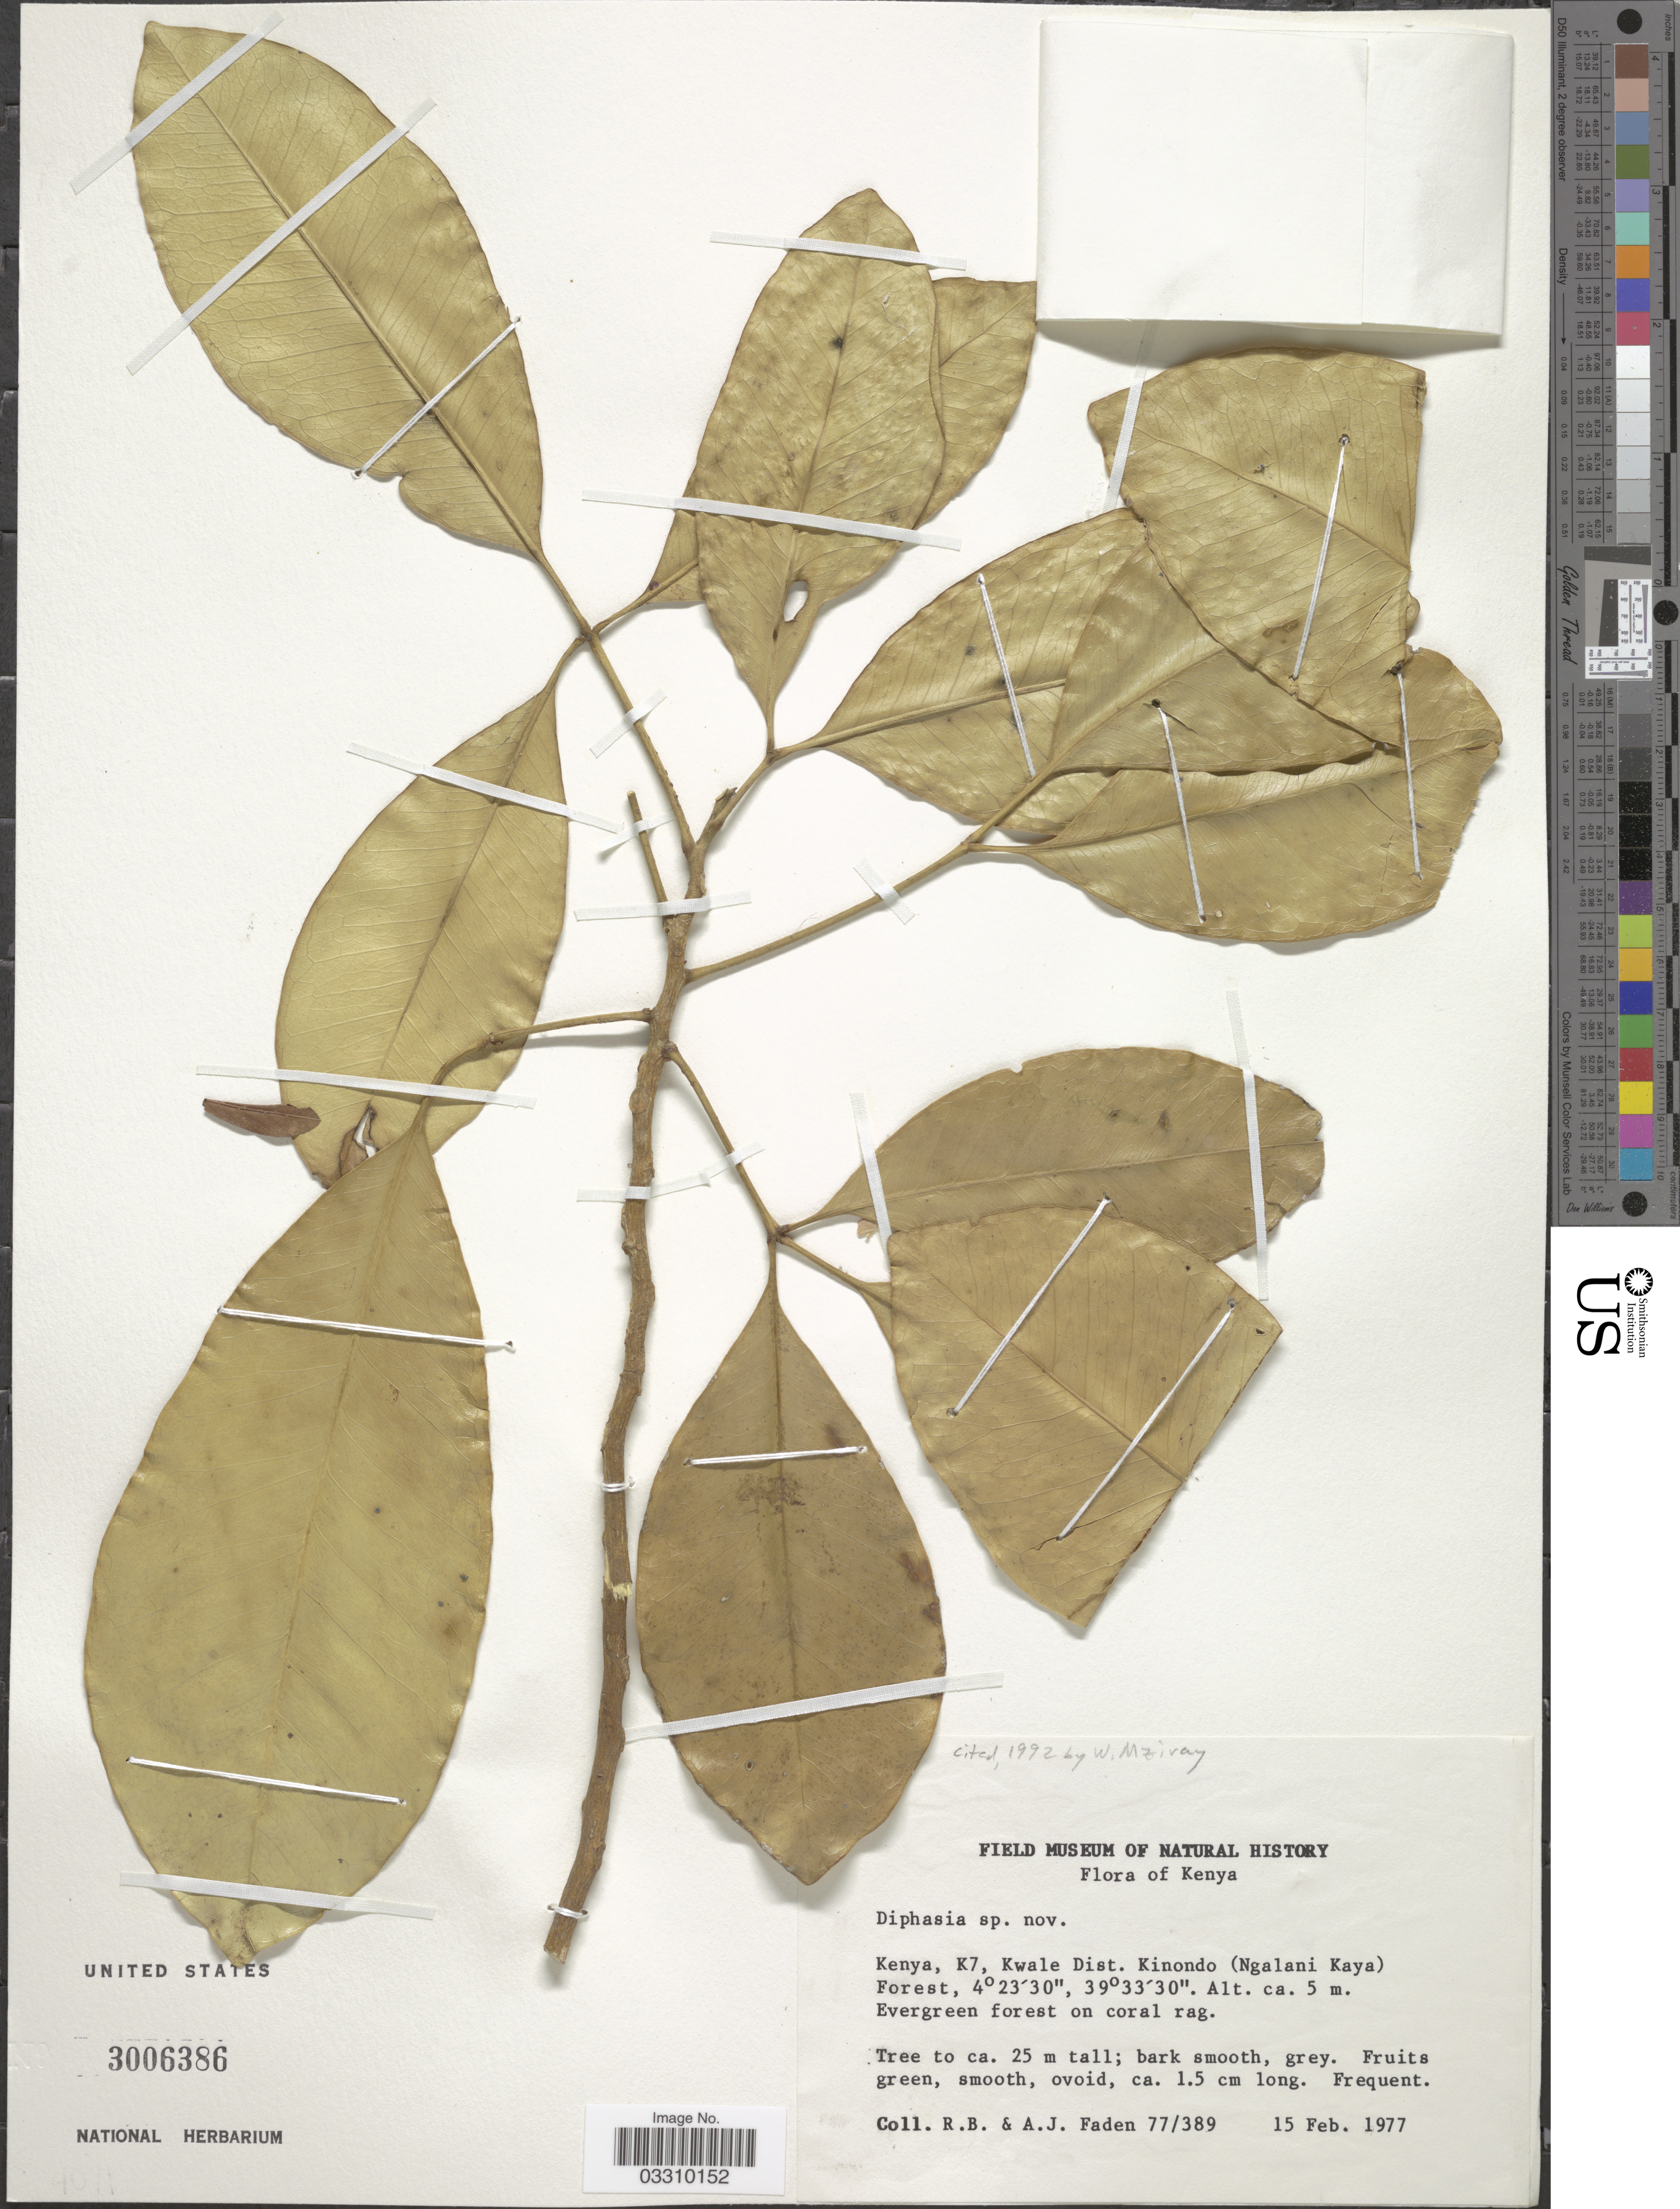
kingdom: Plantae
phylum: Tracheophyta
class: Magnoliopsida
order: Sapindales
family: Rutaceae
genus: Vepris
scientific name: Vepris sp.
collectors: R. B. Faden & A. J. Faden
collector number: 77/389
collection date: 1977-02-15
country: Kenya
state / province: Kwale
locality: K7, Kwale Dist. Kinondo (Ngalani Kaya) Forest.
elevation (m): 5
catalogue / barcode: US 3006386